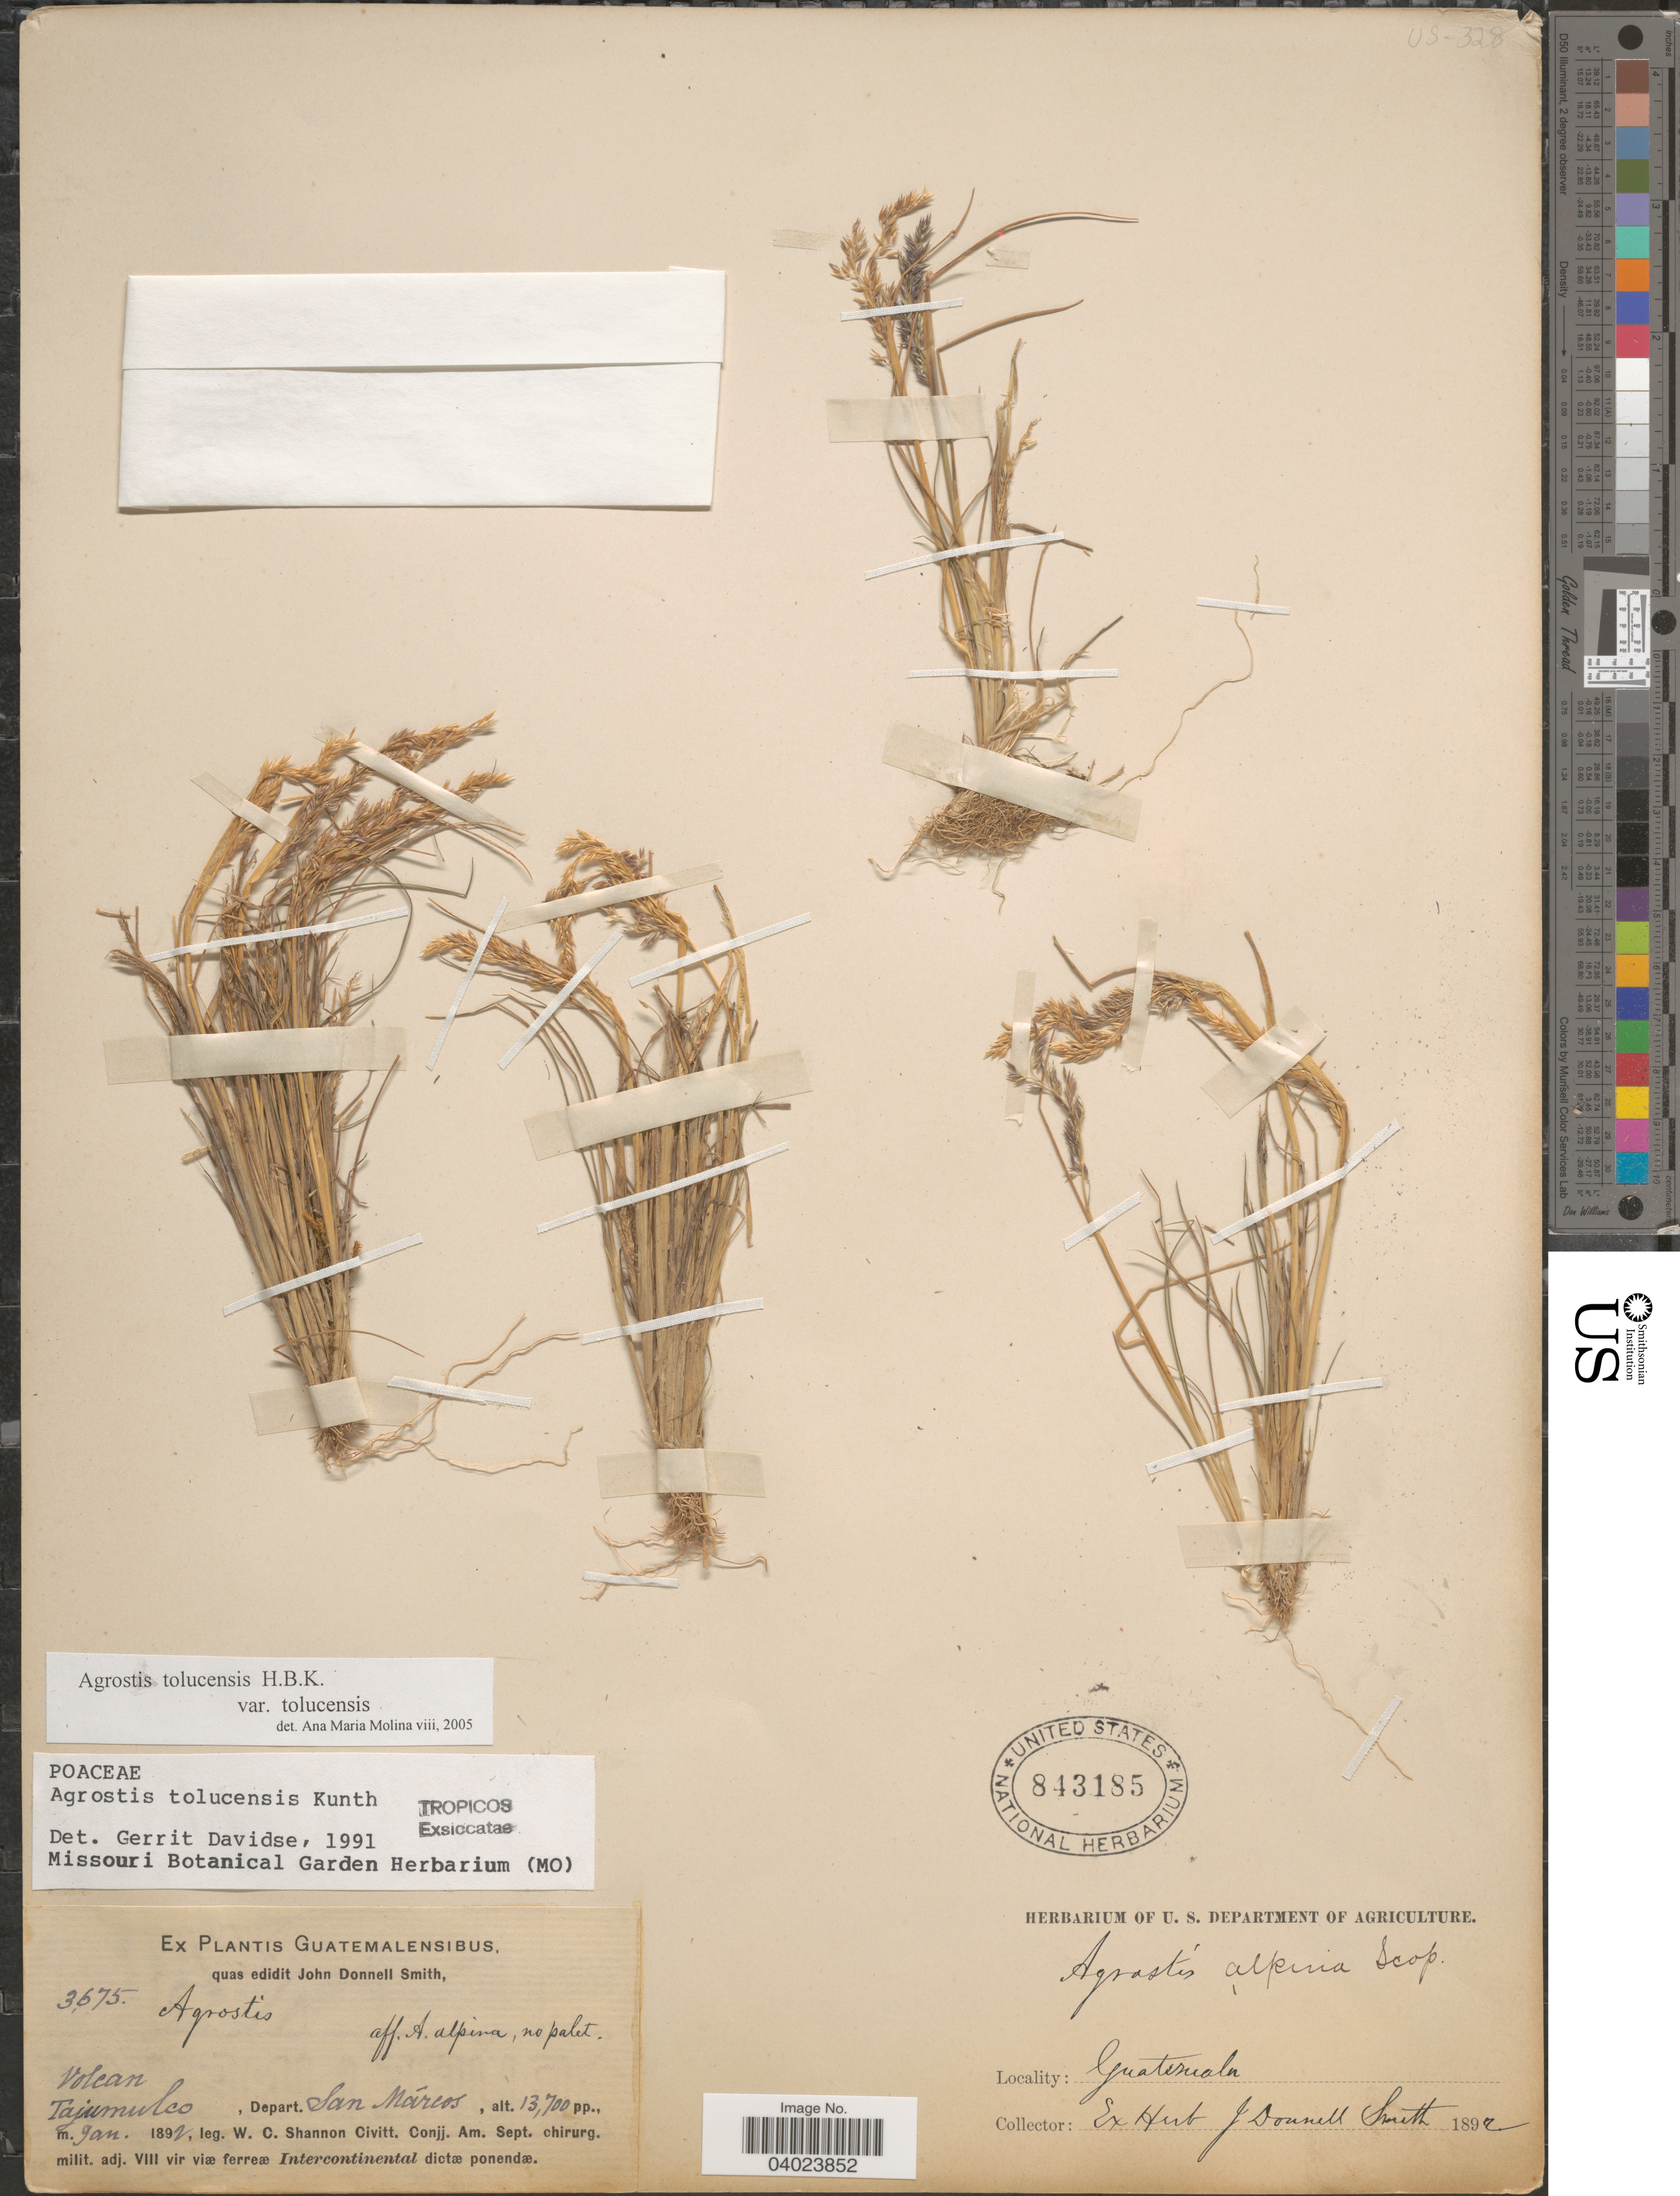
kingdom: Plantae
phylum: Tracheophyta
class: Liliopsida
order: Poales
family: Poaceae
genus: Agrostis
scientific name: Agrostis tolucensis Kunth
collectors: W. C. Shannon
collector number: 3675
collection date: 1892-01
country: Guatemala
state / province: San Marcos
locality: Volcan Tajumulco, Depart. San Márcos.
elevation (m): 4176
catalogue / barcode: US 843185